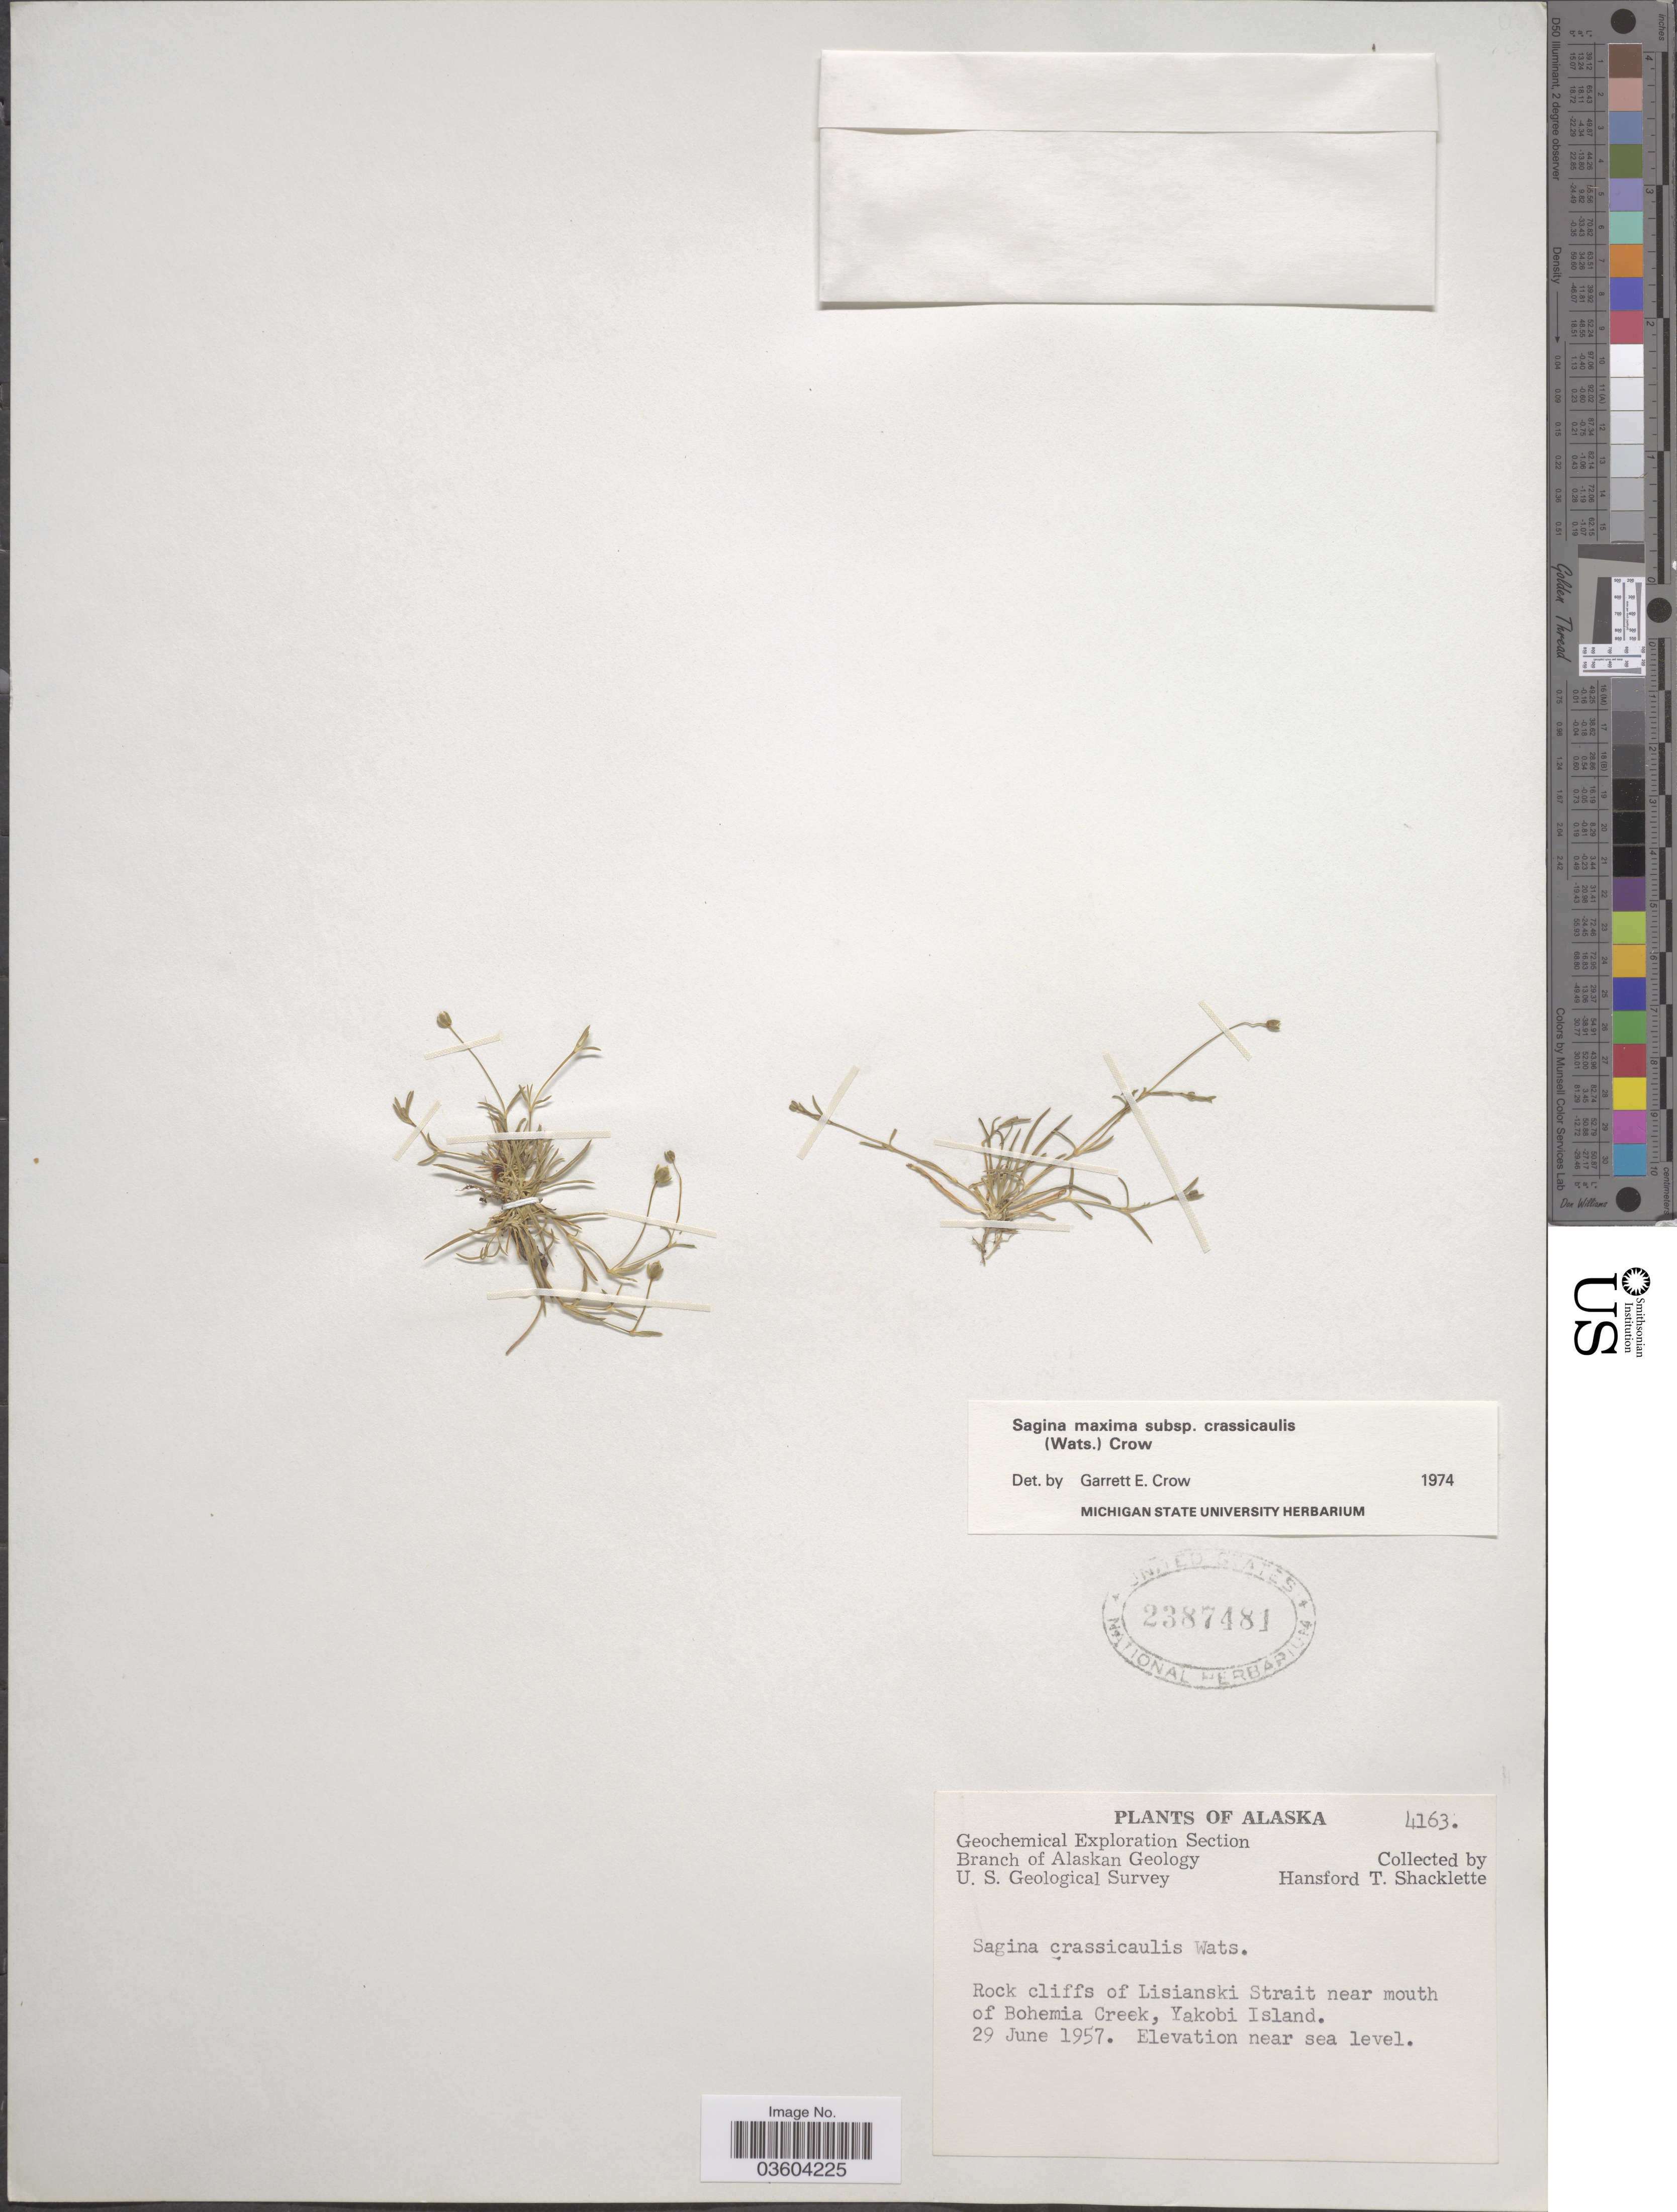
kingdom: Plantae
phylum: Tracheophyta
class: Magnoliopsida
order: Caryophyllales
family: Caryophyllaceae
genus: Sagina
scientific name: Sagina maxima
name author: A. Gray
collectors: H. Shacklette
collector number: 4163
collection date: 1957-06-29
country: United States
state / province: Alaska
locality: Rock cliffs of Lisianski Strait near mouth of Bohemia Creek, Yakobi Island.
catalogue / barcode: US 2387481